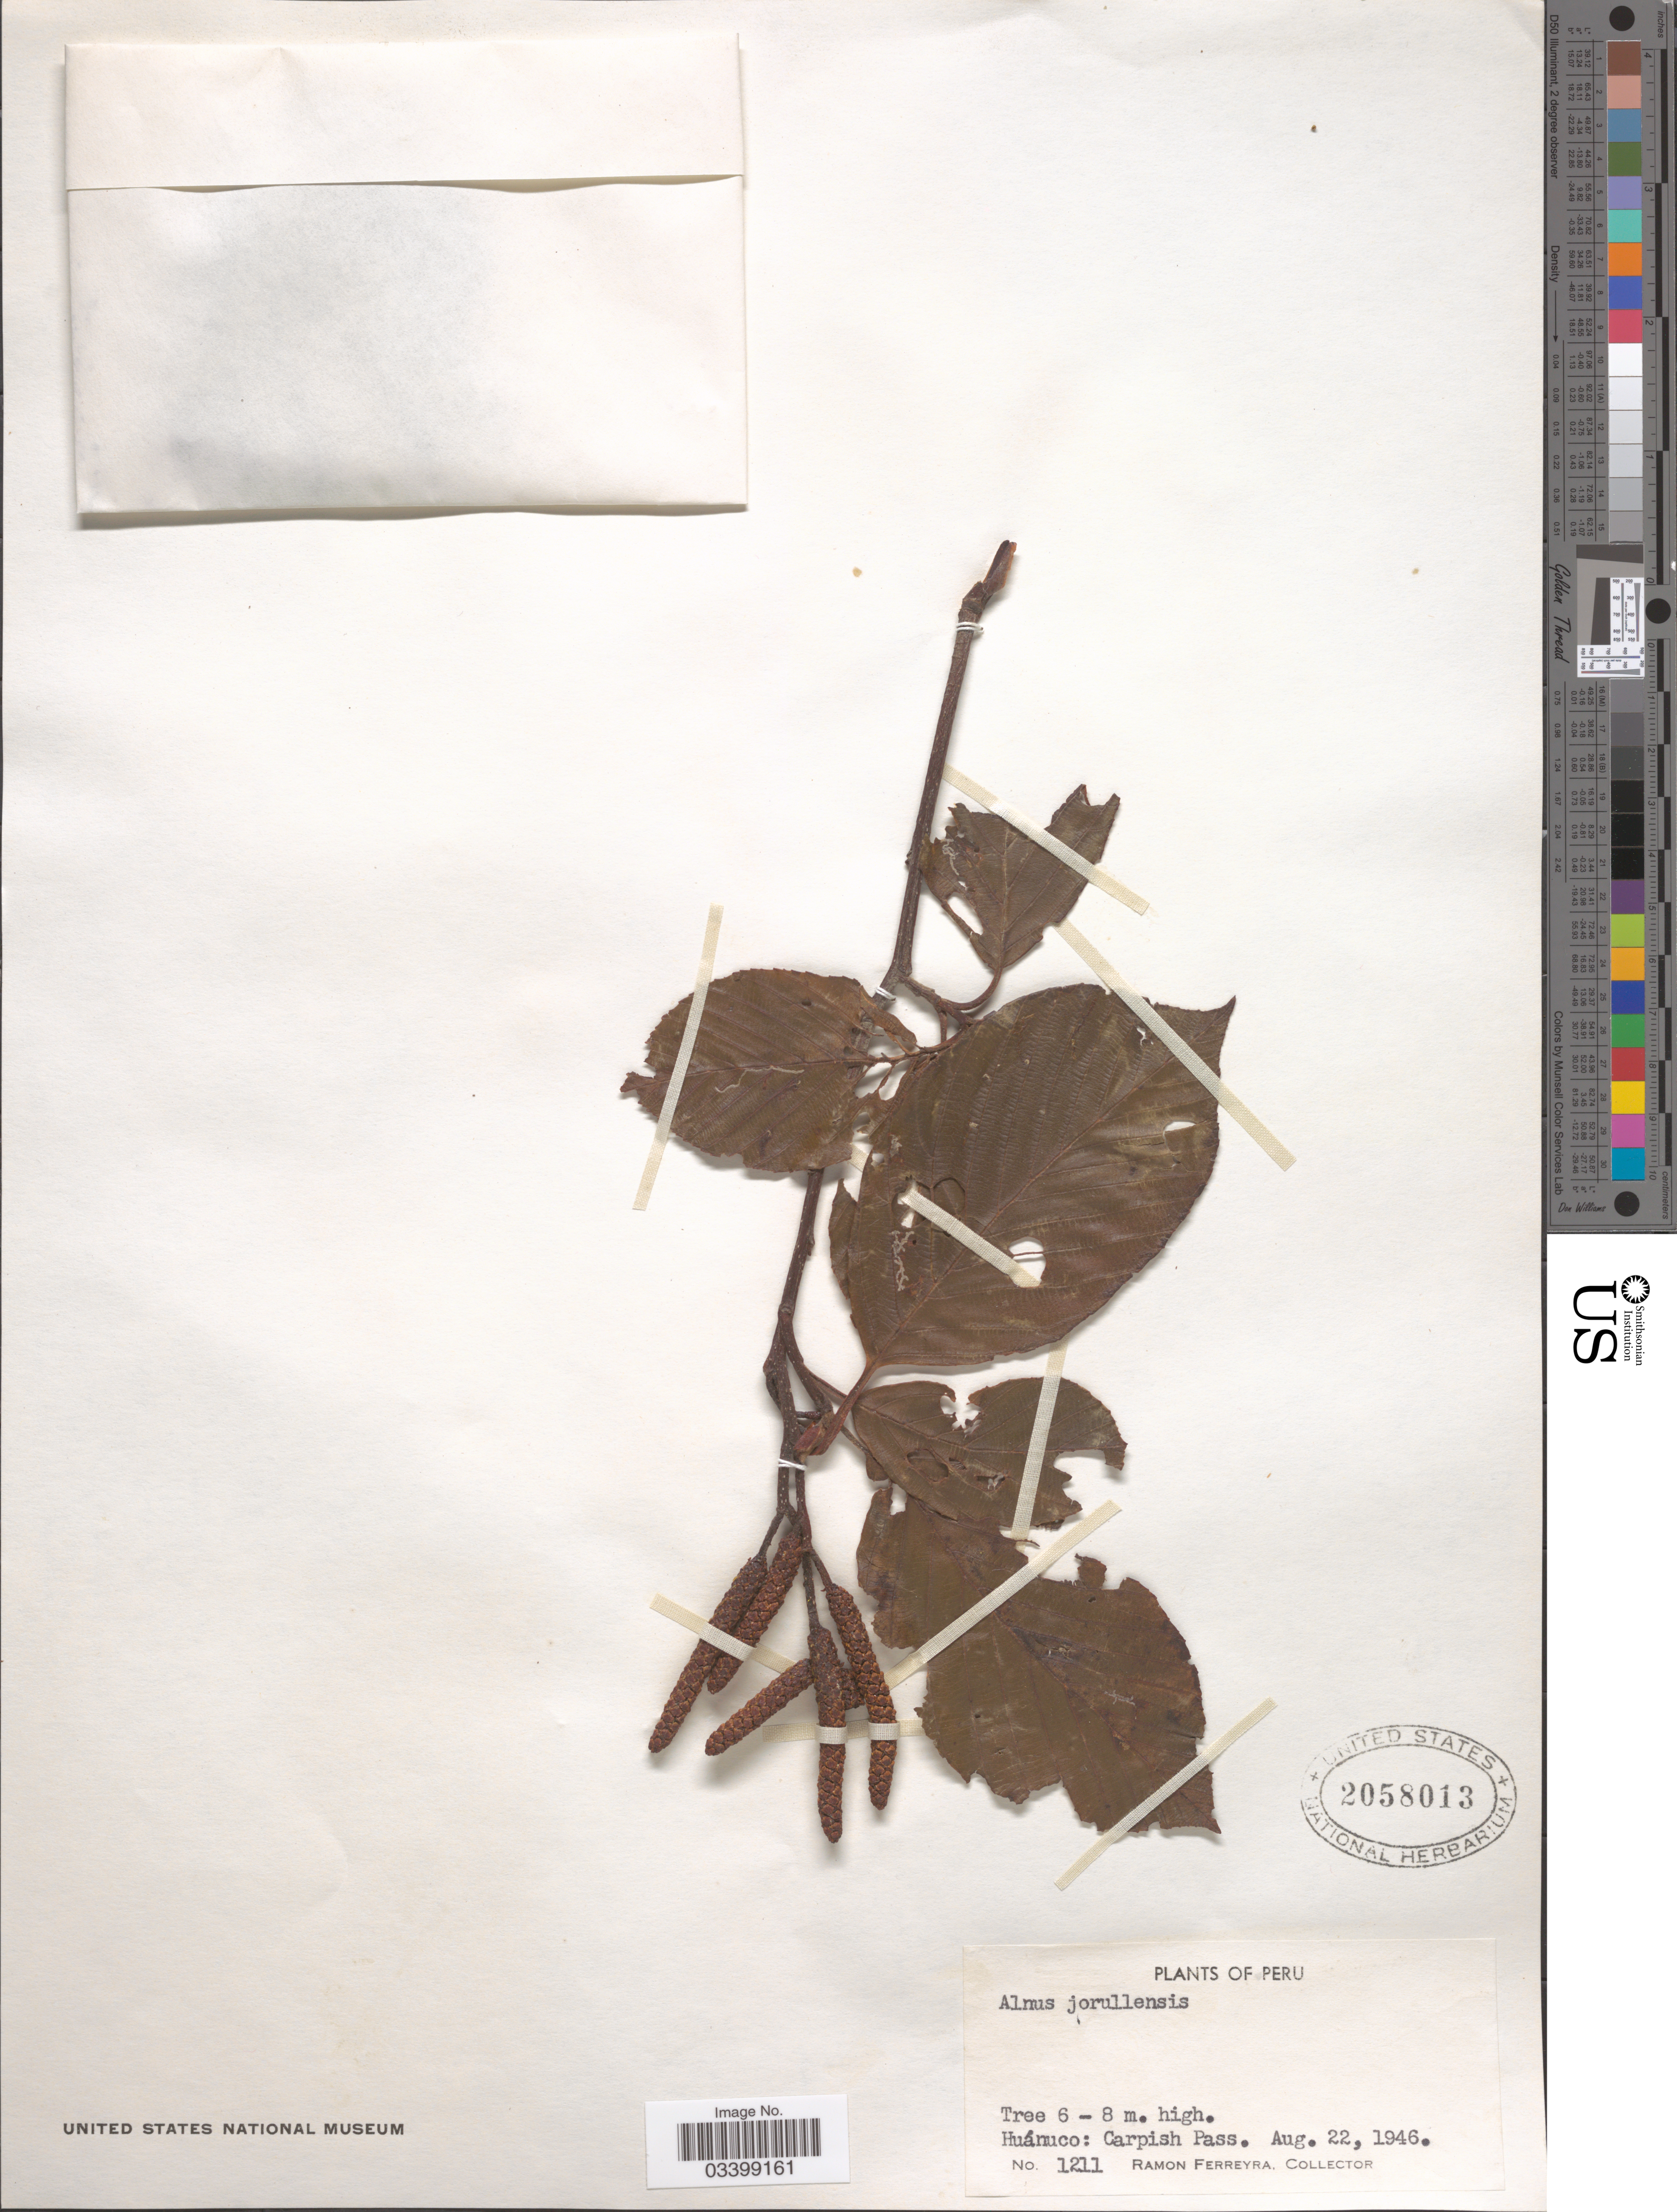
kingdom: Plantae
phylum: Tracheophyta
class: Magnoliopsida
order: Fagales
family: Betulaceae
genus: Alnus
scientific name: Alnus acuminata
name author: Kunth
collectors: R. A. Ferreyra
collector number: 1211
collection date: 1946-08-22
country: Peru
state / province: Huánuco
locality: Carpish Pass.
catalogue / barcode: US 2058013